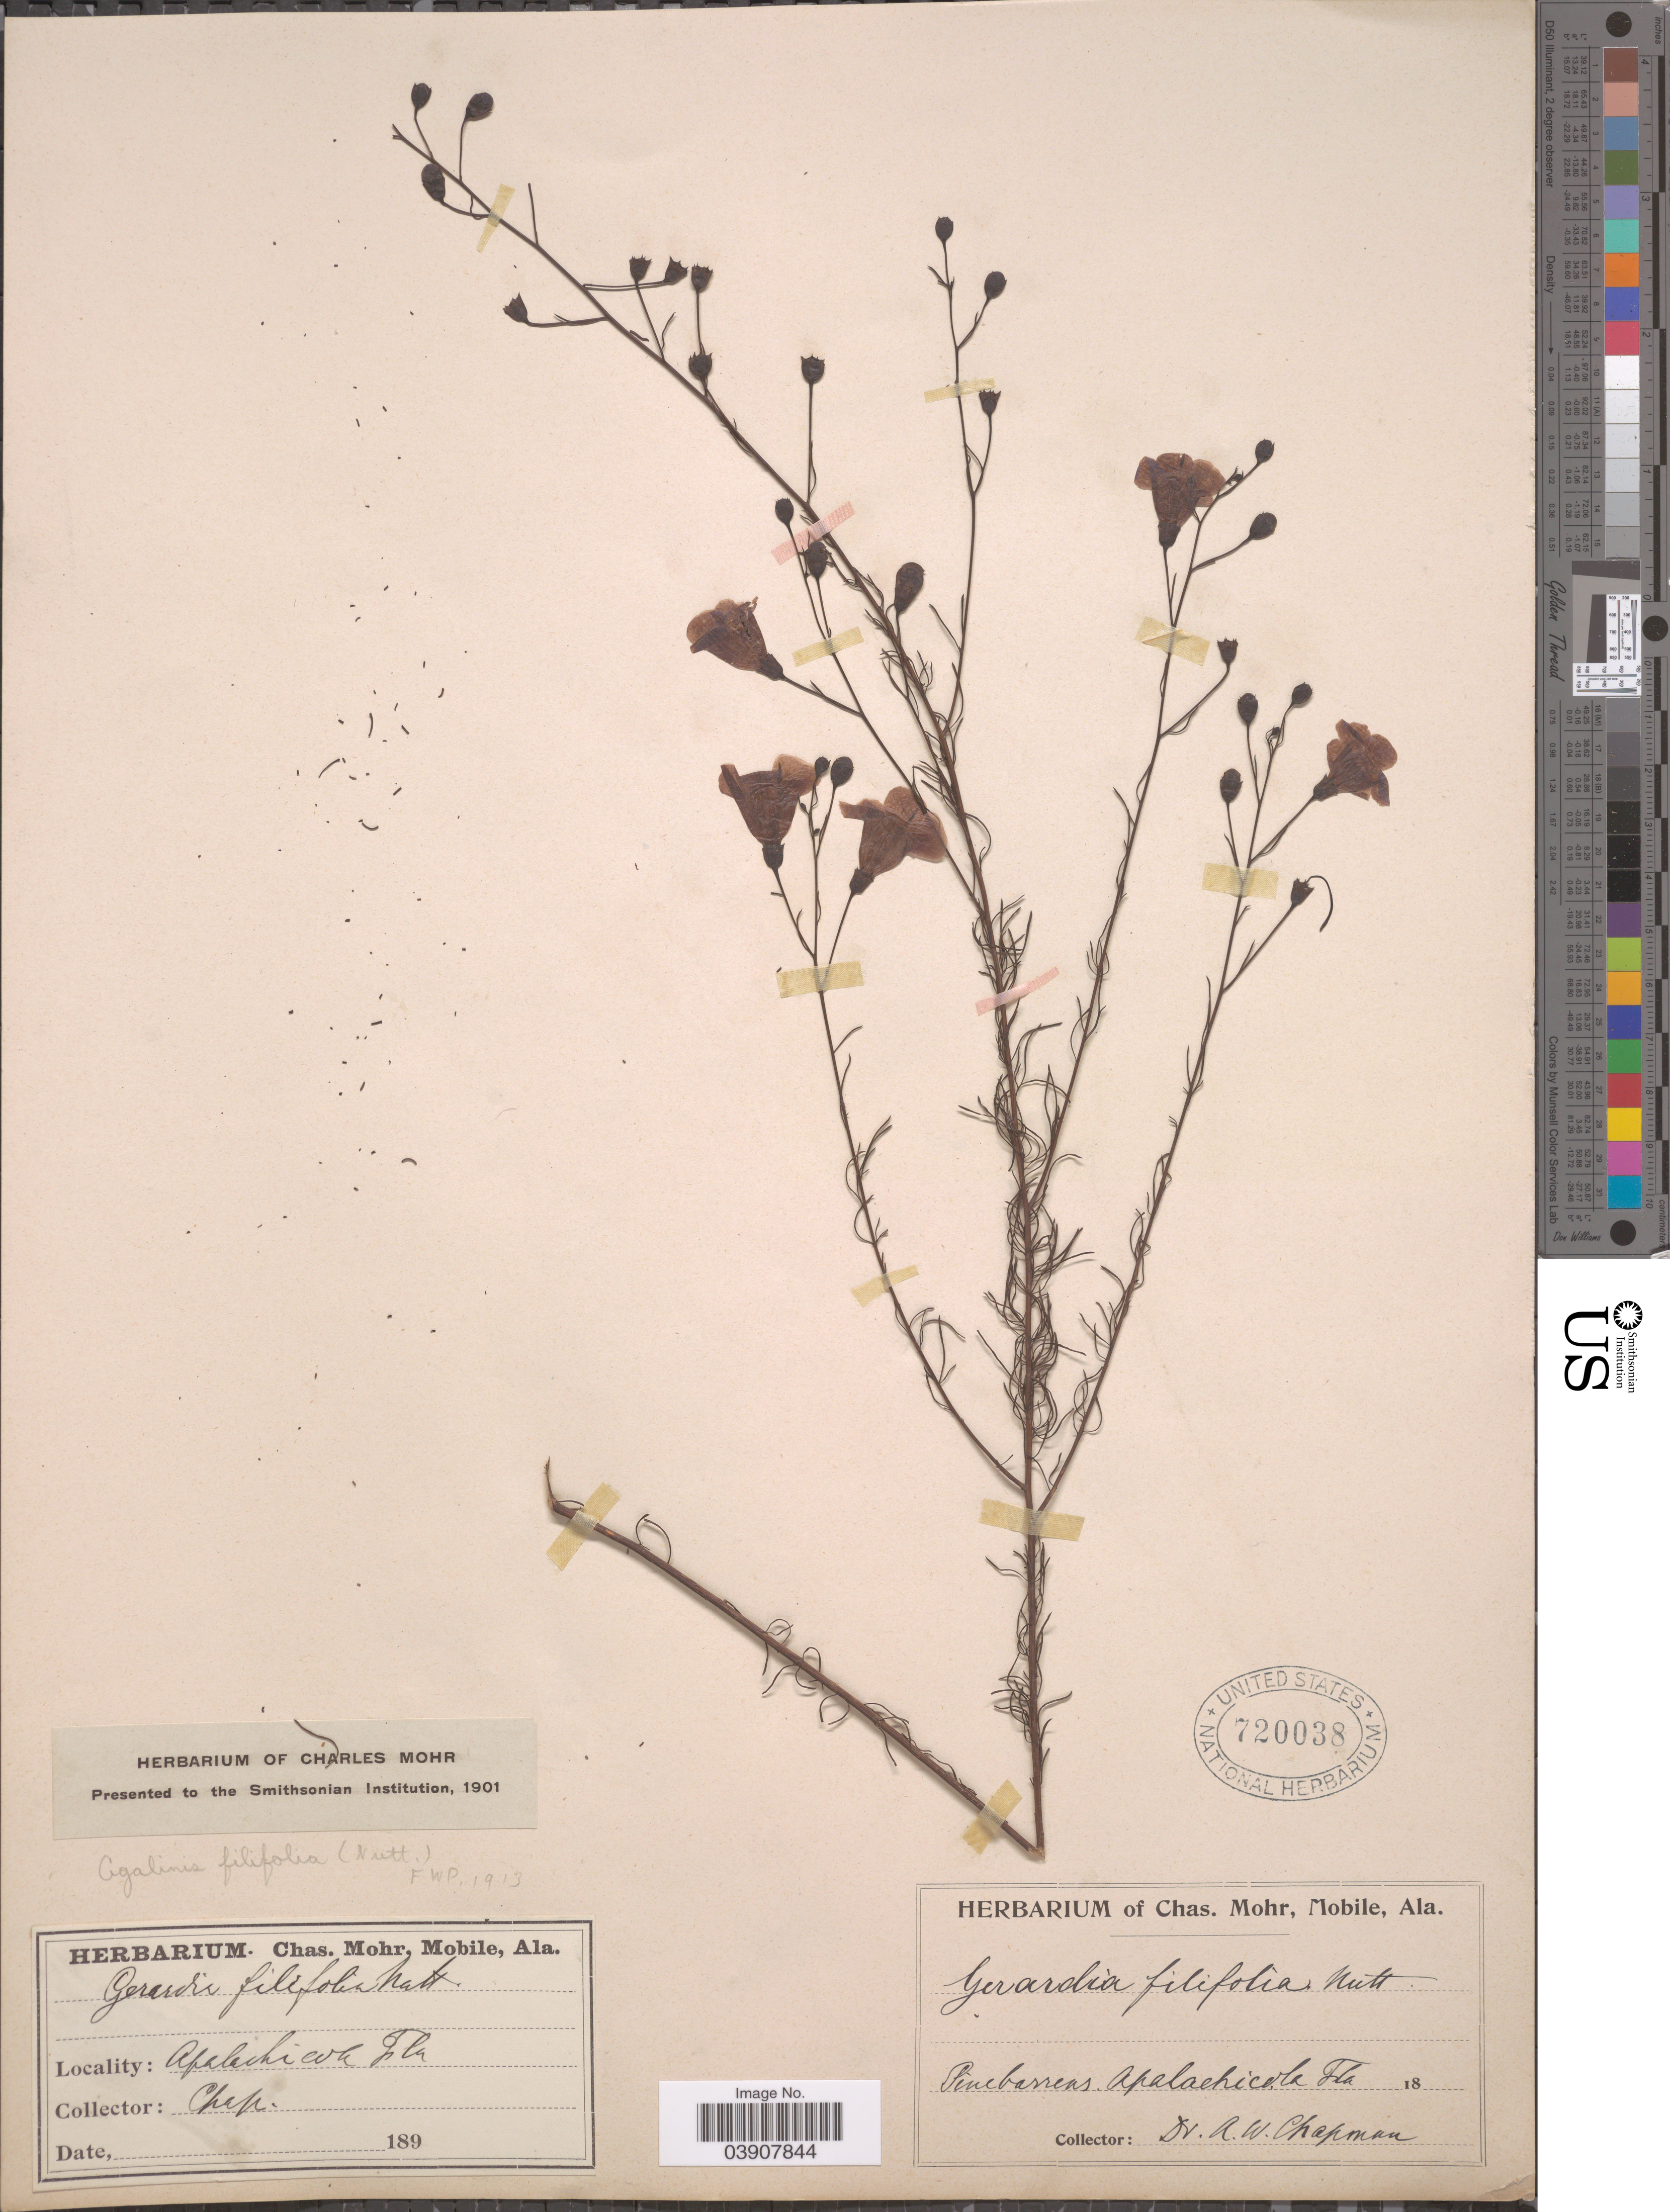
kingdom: Plantae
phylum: Tracheophyta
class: Magnoliopsida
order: Lamiales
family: Orobanchaceae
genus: Agalinis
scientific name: Agalinis filifolia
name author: Raf.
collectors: A. W. Chapman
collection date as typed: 189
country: United States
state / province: Florida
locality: Pine barrens. Apalachicola.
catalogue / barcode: US 720038